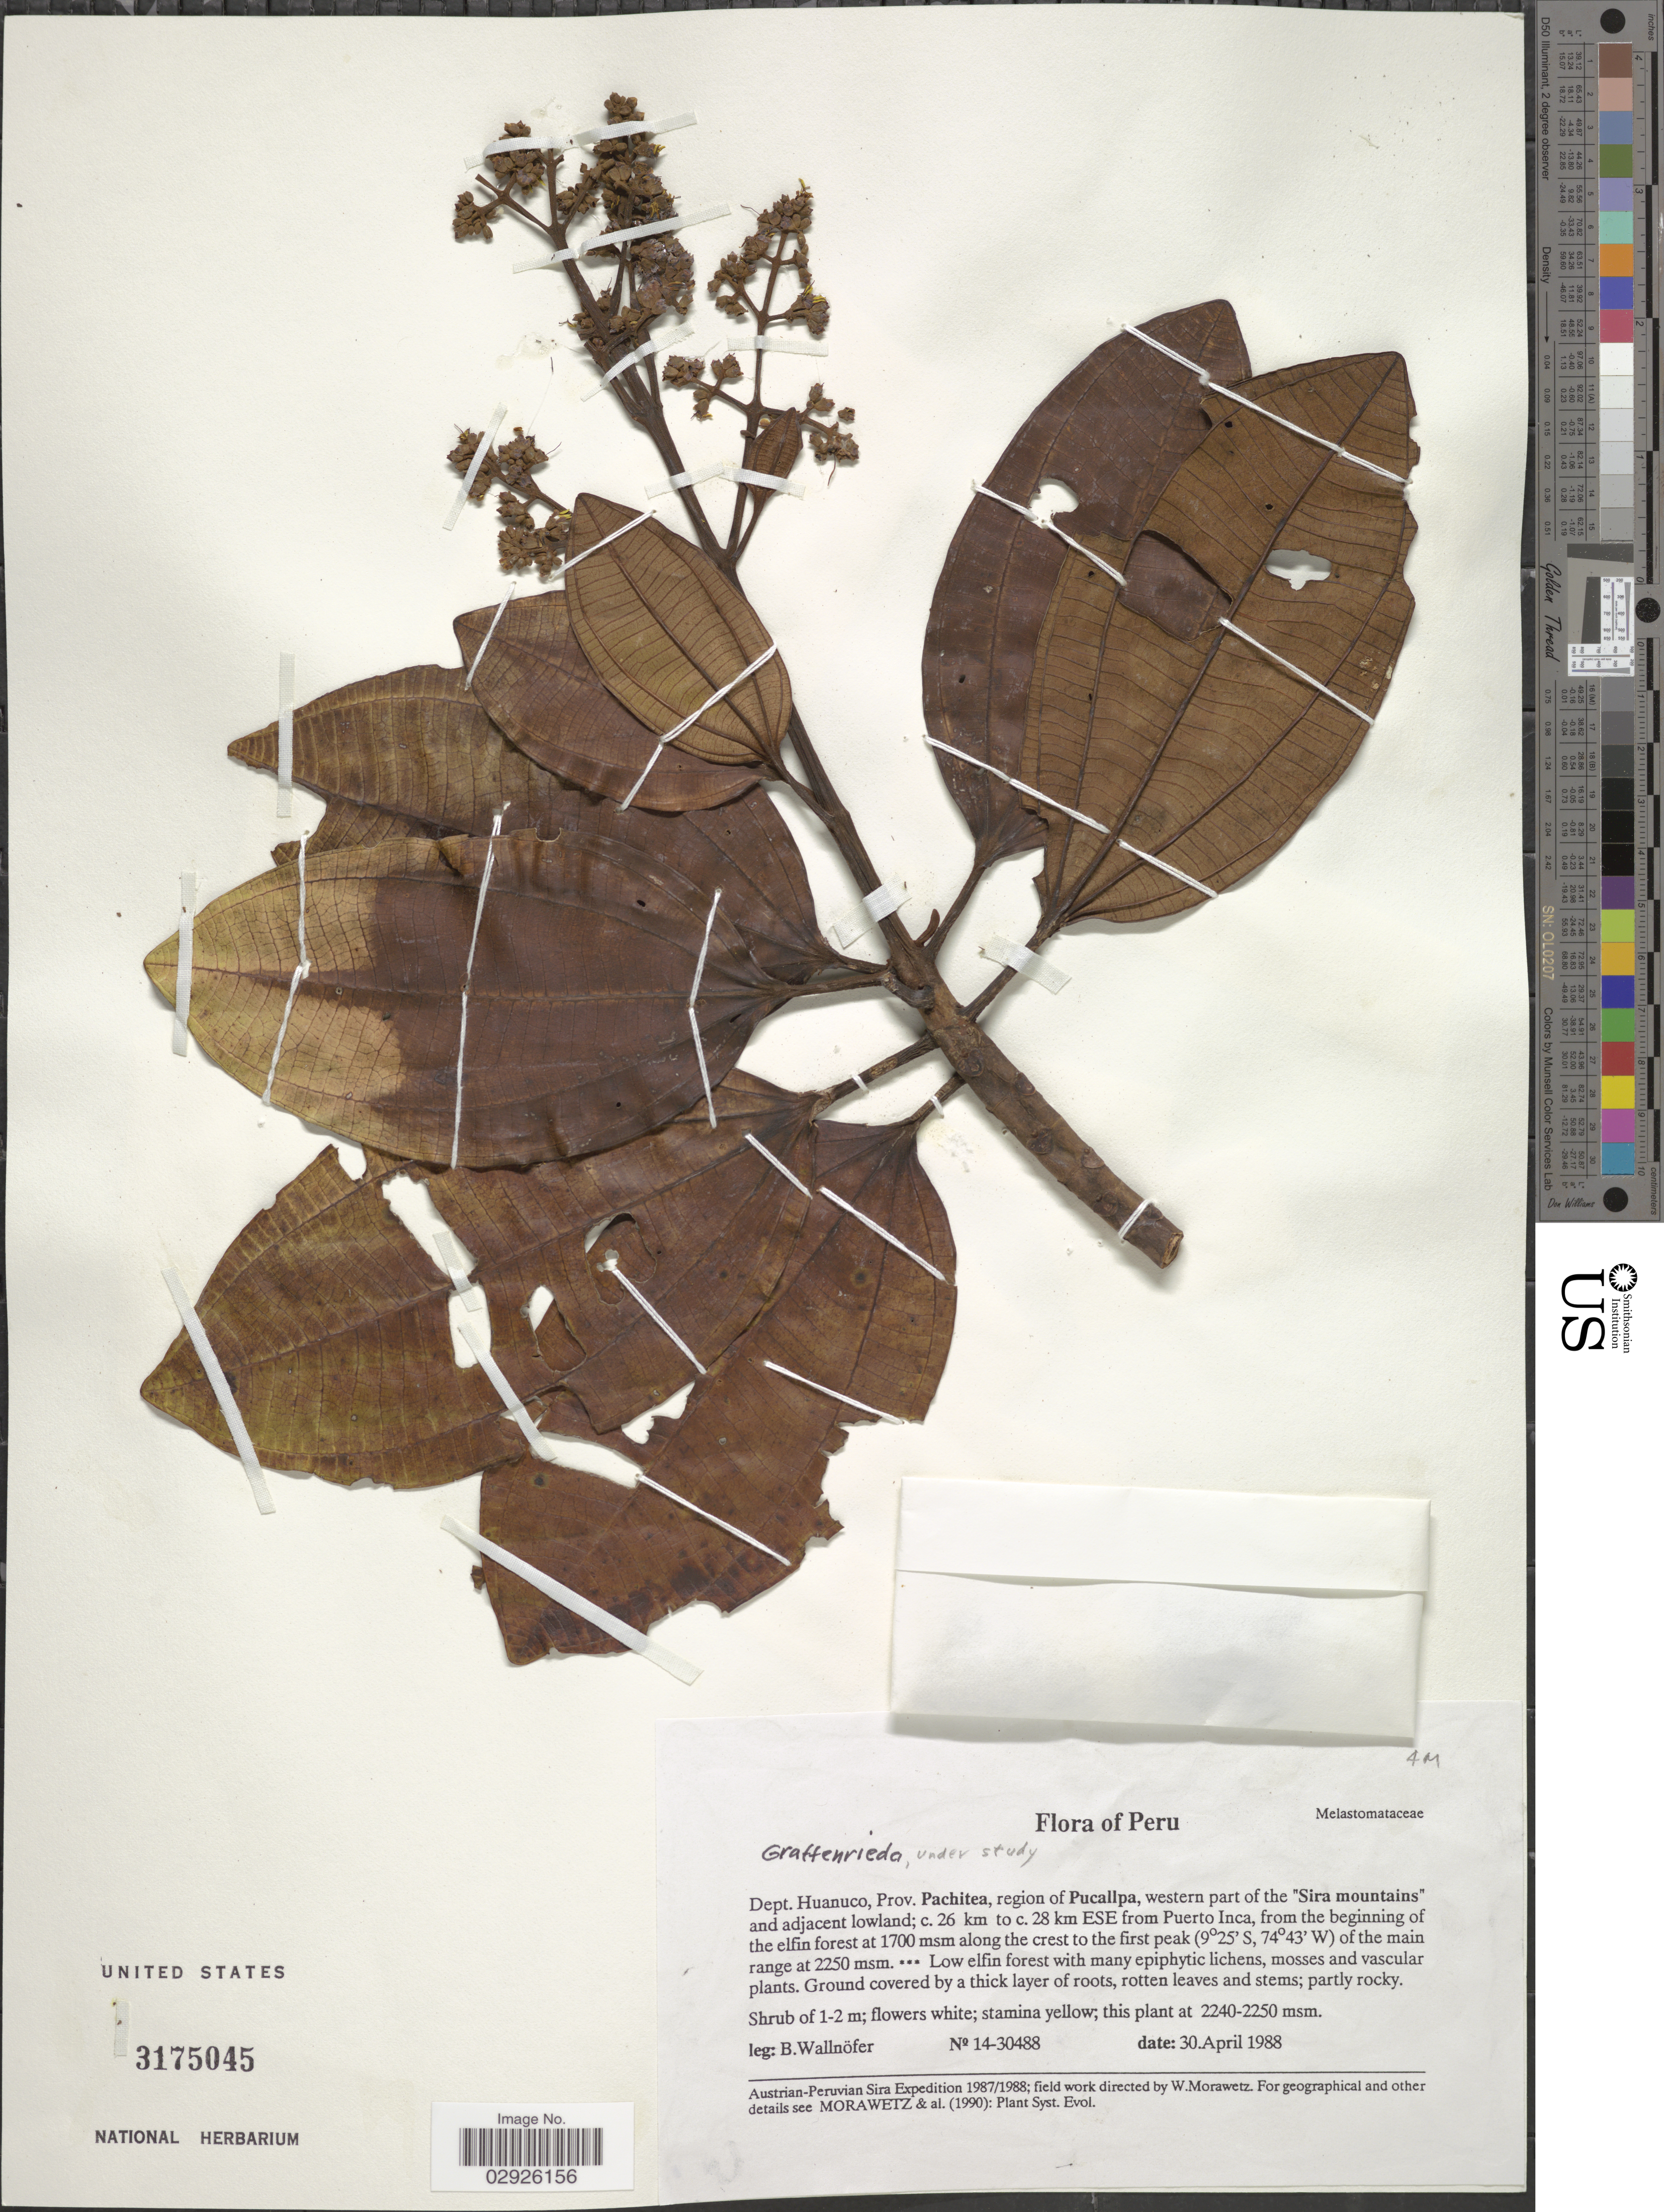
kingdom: Plantae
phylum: Tracheophyta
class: Magnoliopsida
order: Myrtales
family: Melastomataceae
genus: Graffenrieda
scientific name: Graffenrieda sp.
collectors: B. Wallnöfer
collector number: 14-30488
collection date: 1988-04-30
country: Peru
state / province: Huánuco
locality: Dept. Huanuco, Prov. Pachitea, region of Pucallpa, western part of the "Sira mountains"and adjacent lowland; c. 26 km to c. 28 km ESE from Puerto Inca, from the beginning of the elfin forest along the crest to the first peak of the main range.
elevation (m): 2240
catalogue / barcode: US 3175045